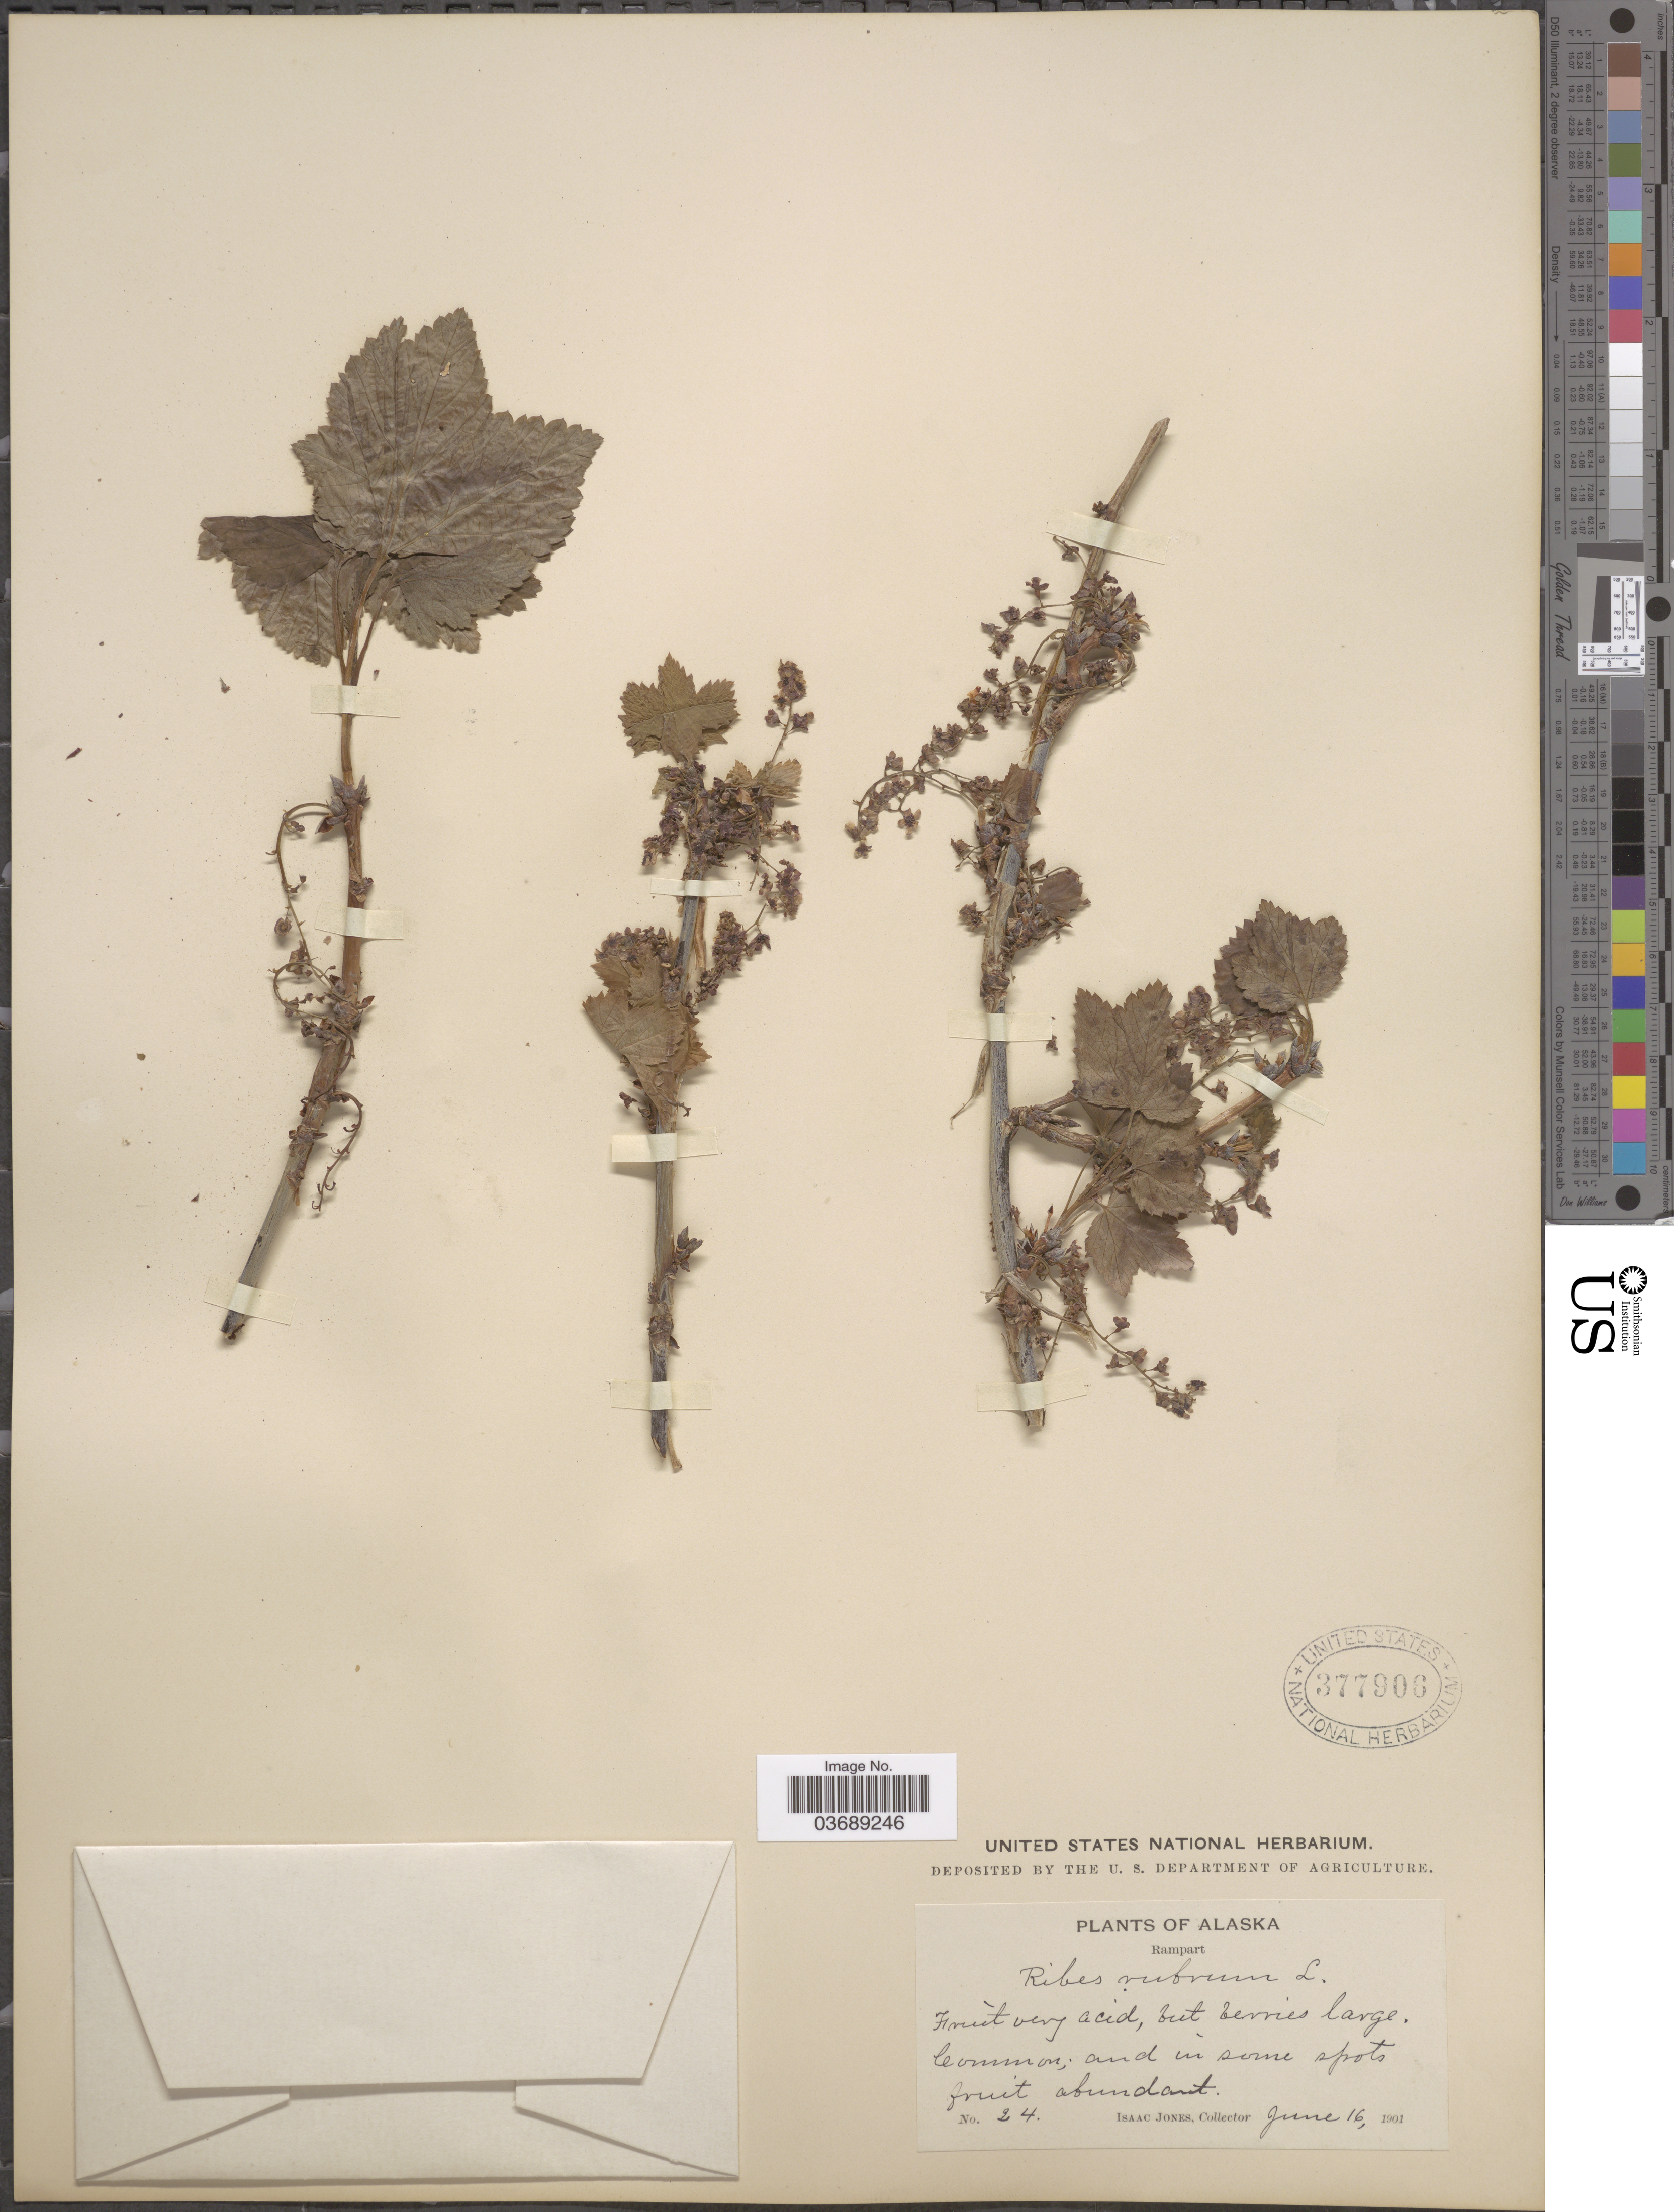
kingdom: Plantae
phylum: Tracheophyta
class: Magnoliopsida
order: Saxifragales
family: Grossulariaceae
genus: Ribes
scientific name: Ribes triste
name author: Pall.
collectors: I. Jones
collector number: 24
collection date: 1901-06-16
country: United States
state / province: Alaska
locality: Rampart.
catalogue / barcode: US 377906